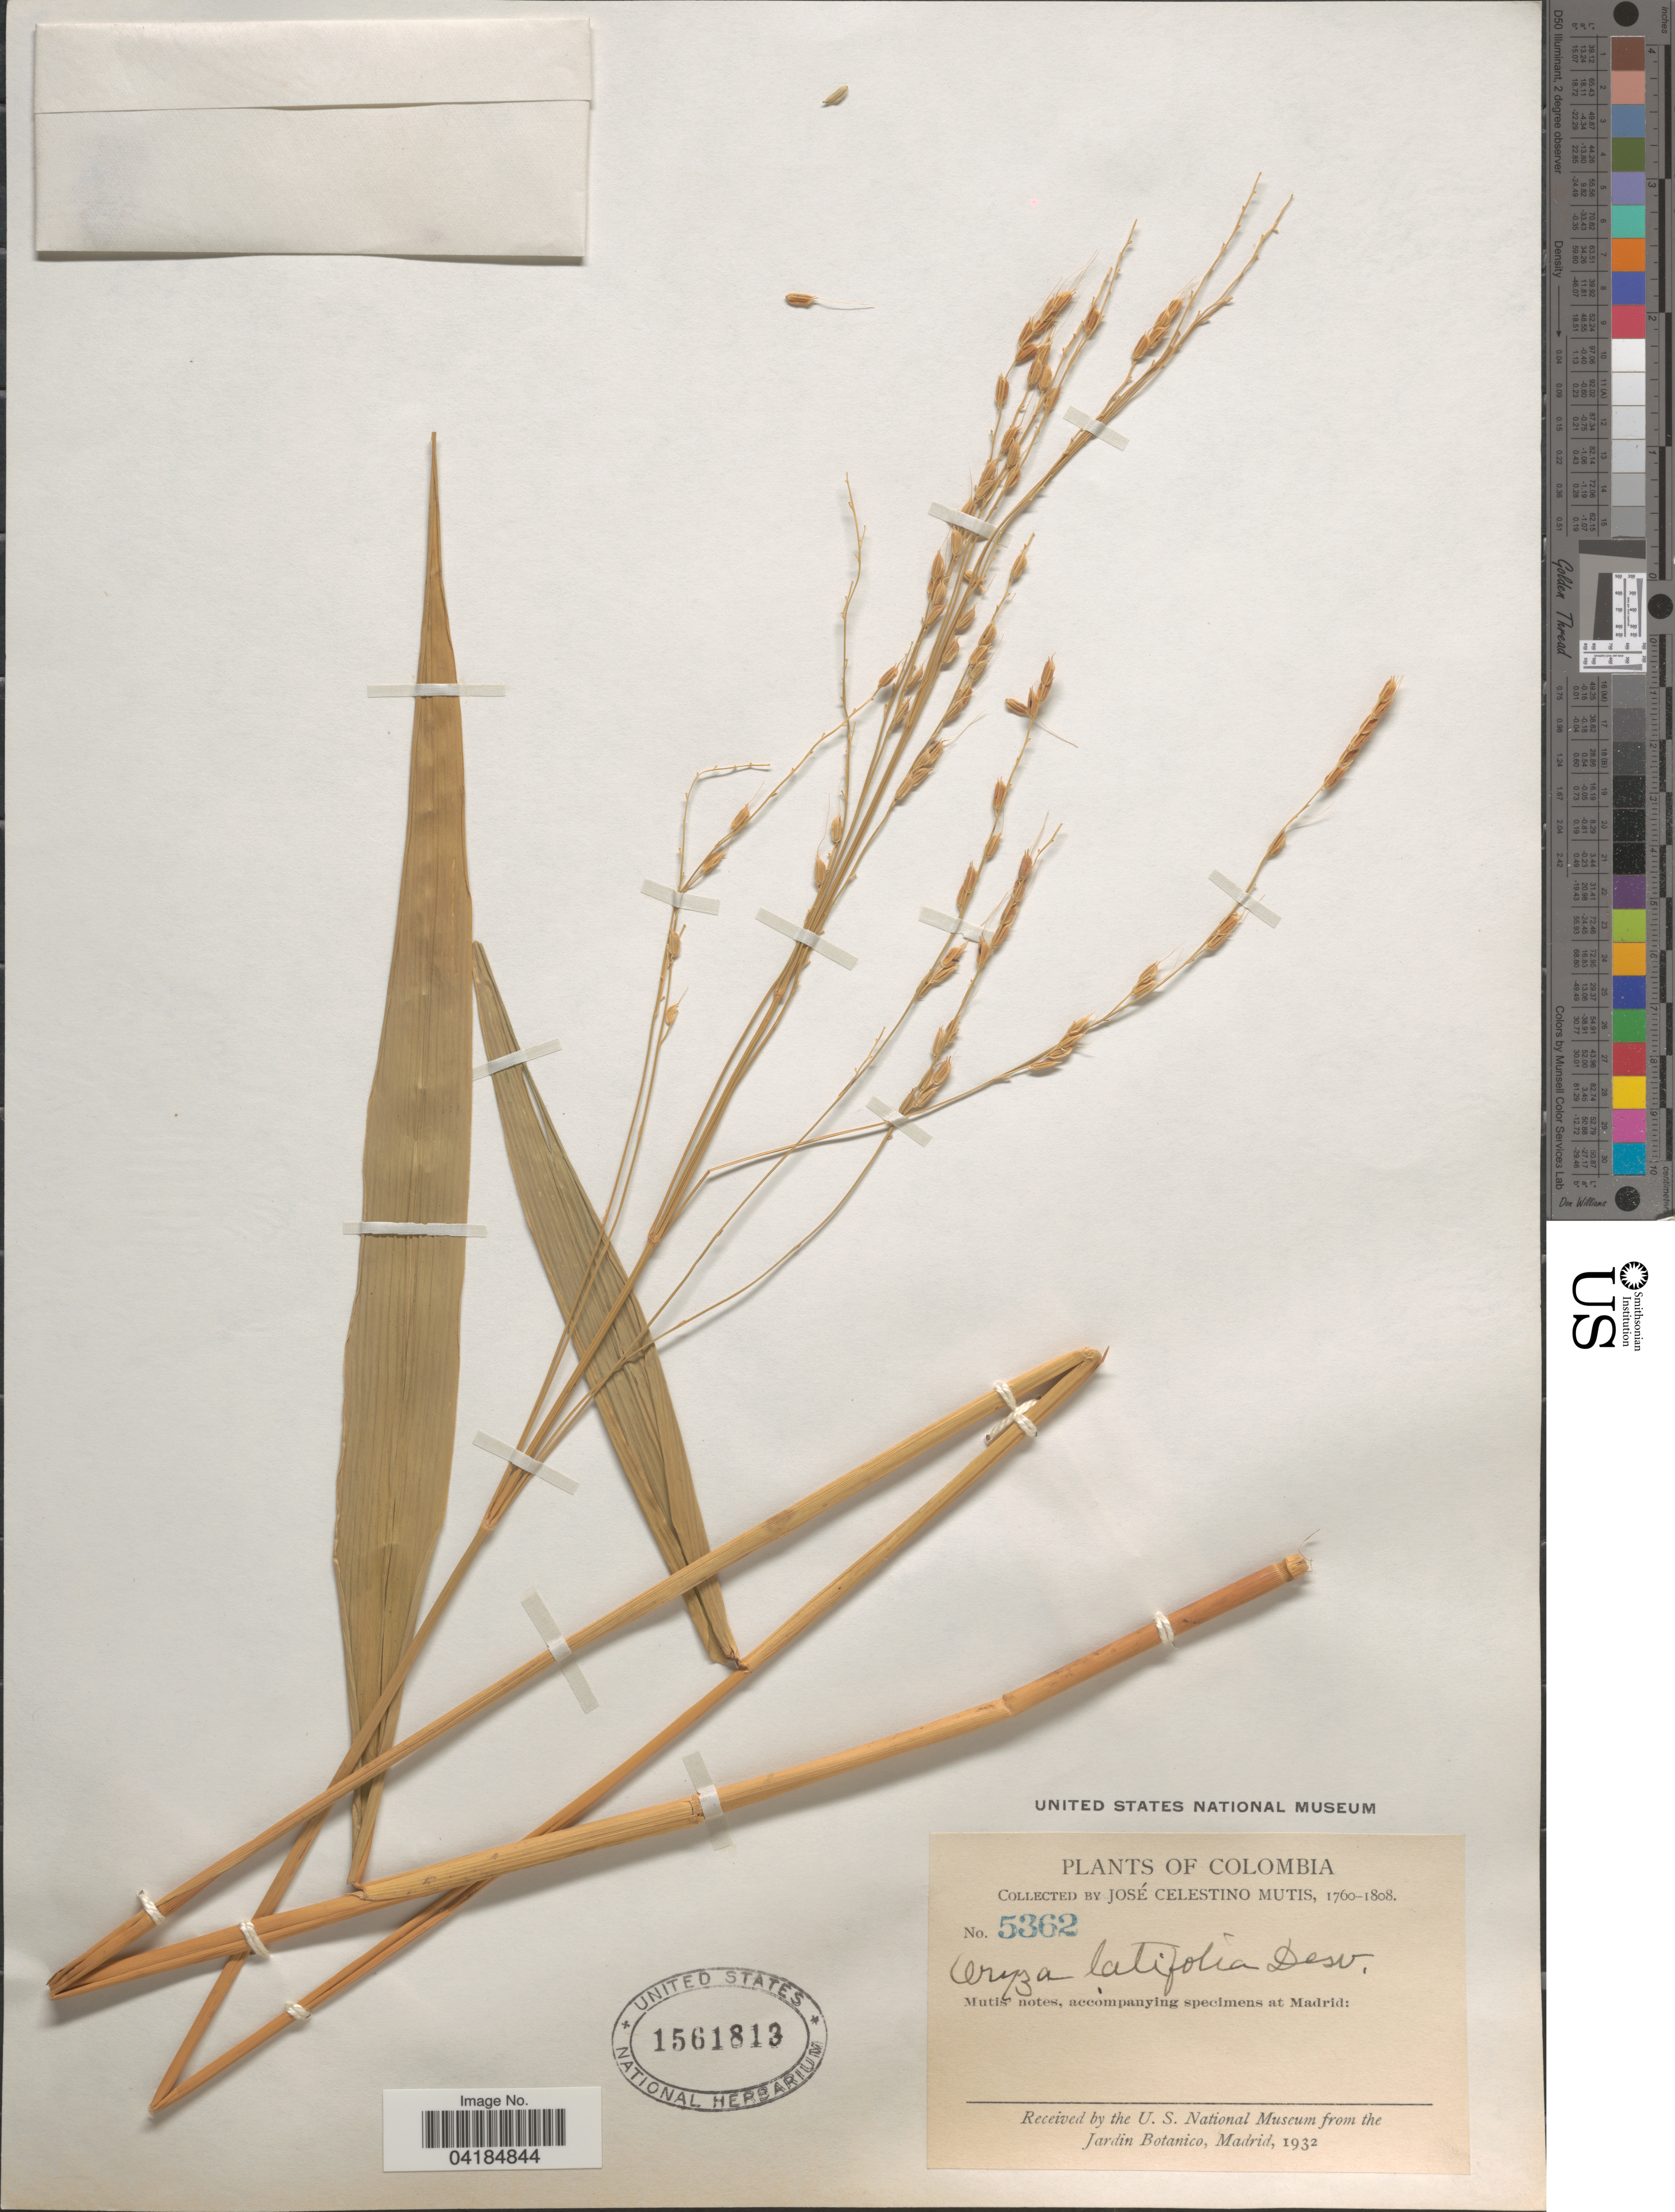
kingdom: Plantae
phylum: Tracheophyta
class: Liliopsida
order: Poales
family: Poaceae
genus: Oryza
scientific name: Oryza latifolia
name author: Desv.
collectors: J. C. B. Mutis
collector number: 5362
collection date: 1760/1808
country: Colombia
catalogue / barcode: US 1561813